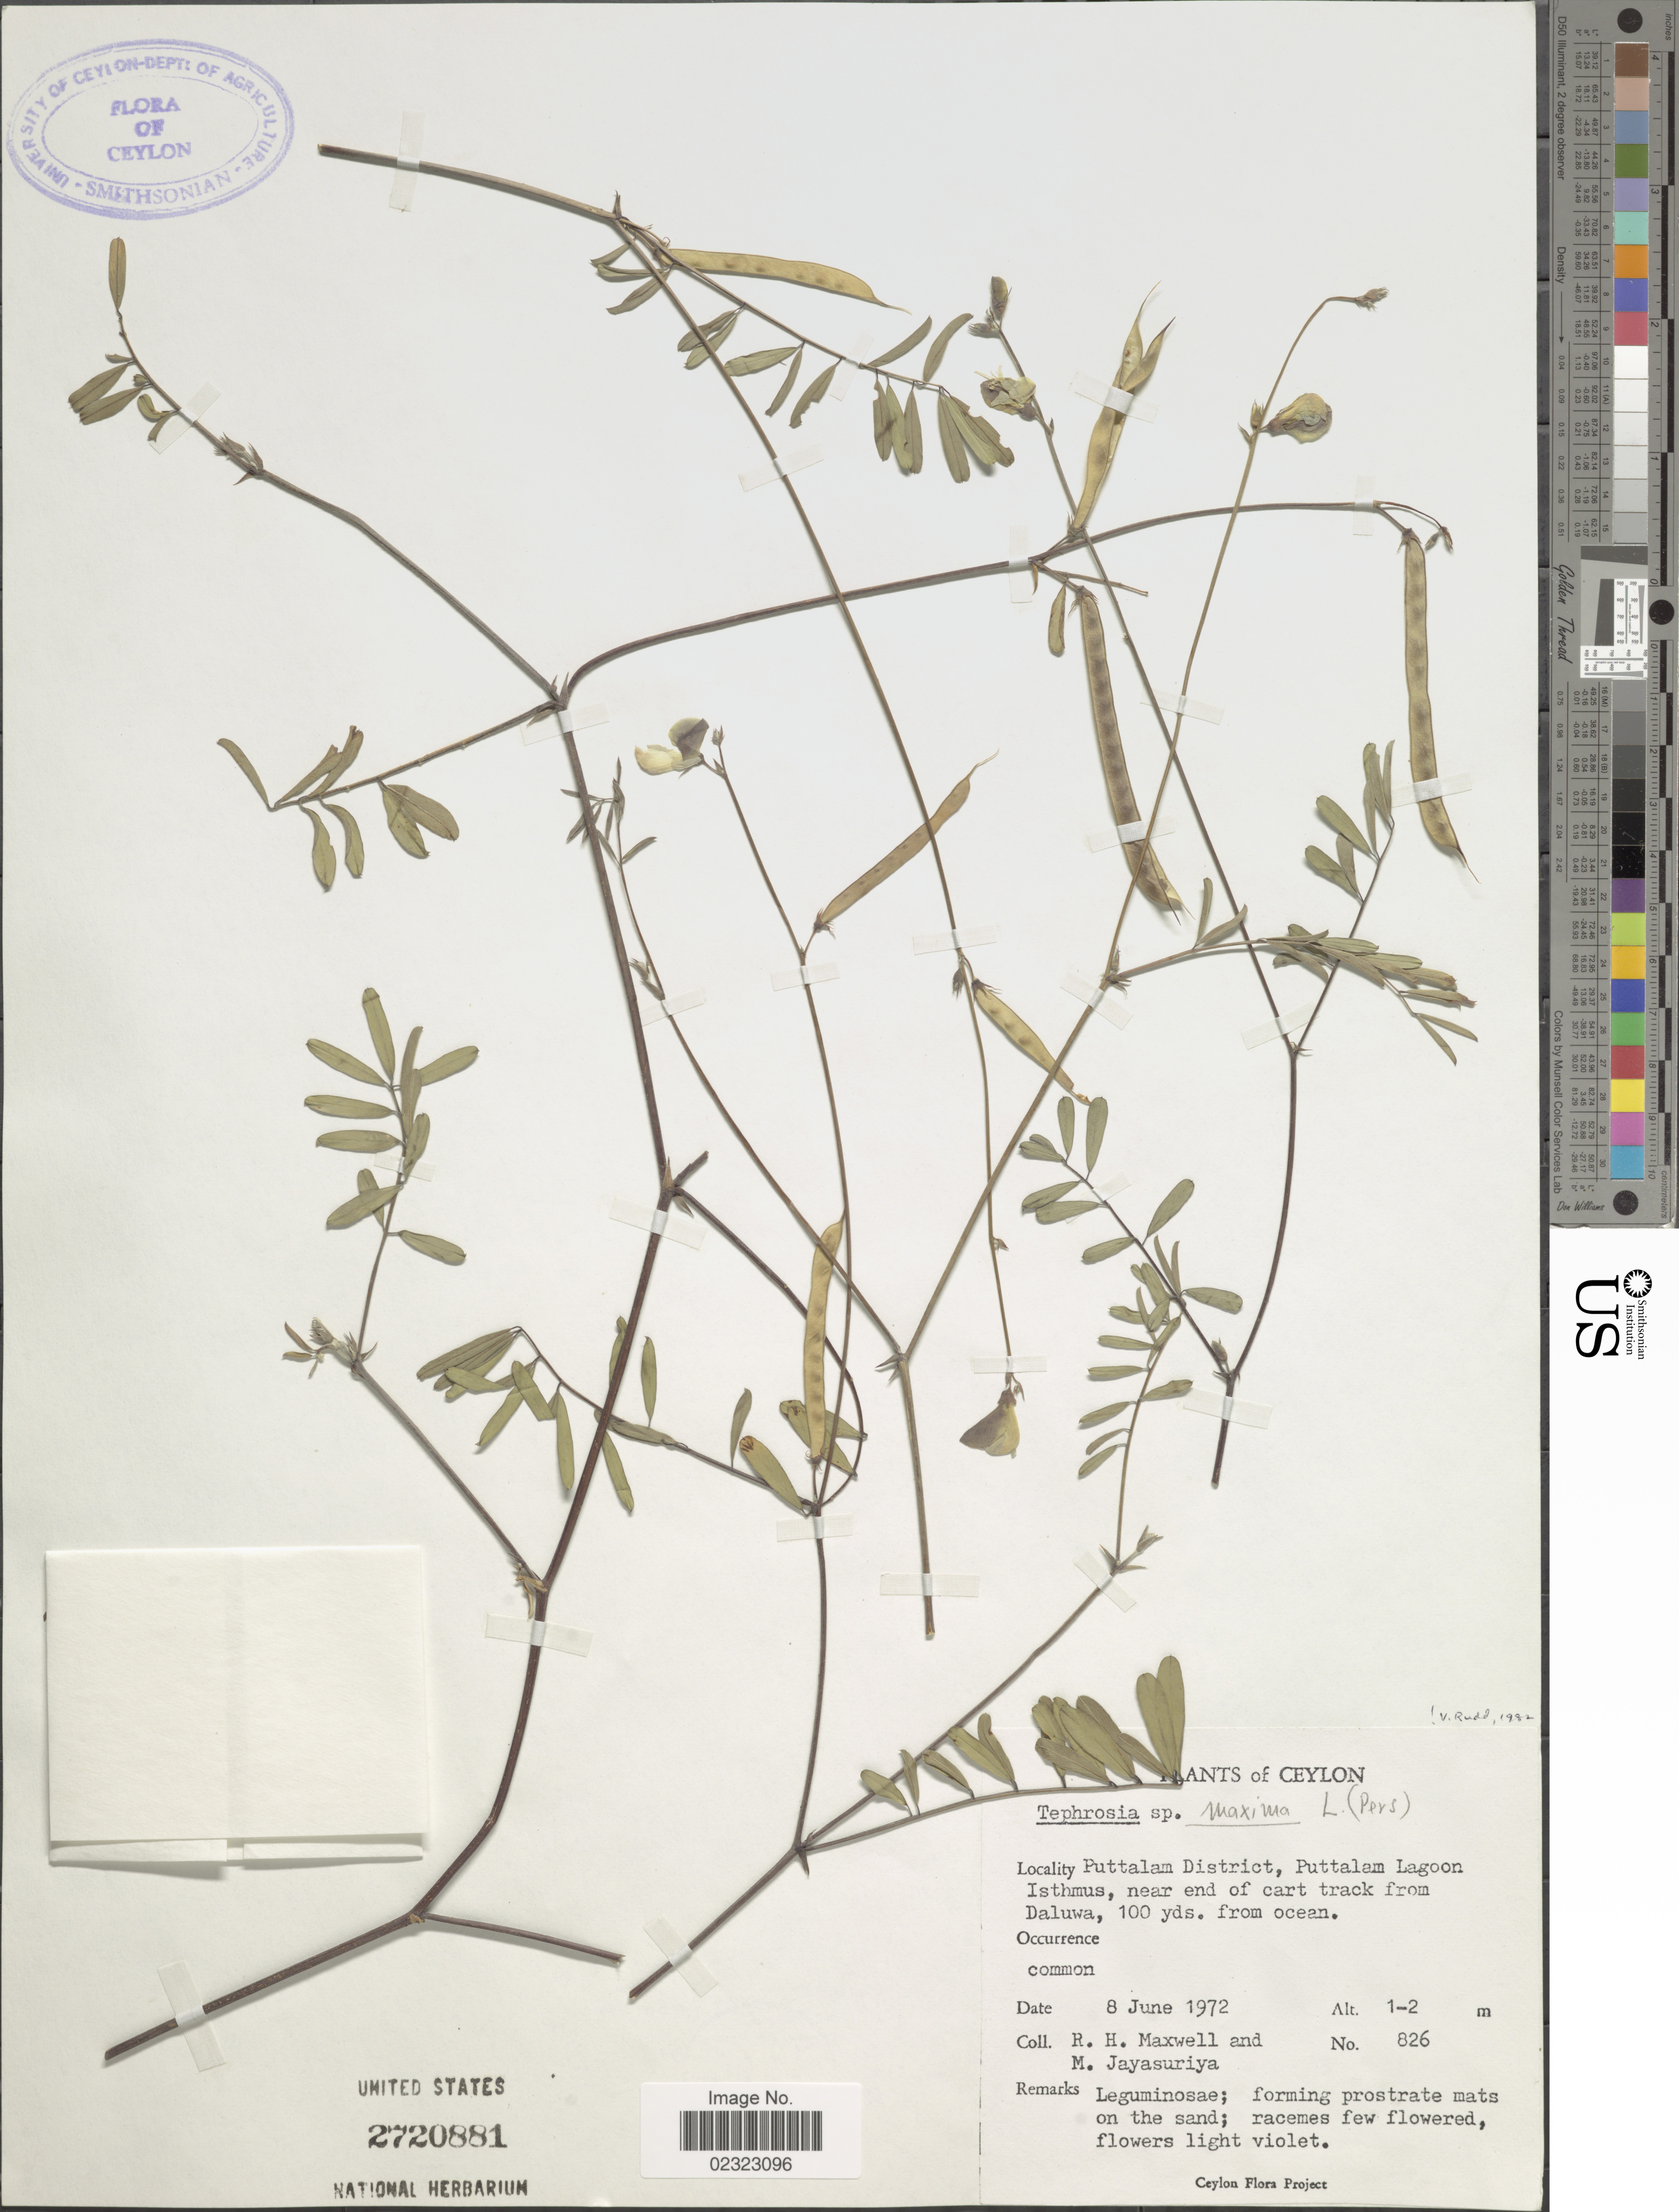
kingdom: Plantae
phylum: Tracheophyta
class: Magnoliopsida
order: Fabales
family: Fabaceae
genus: Tephrosia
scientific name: Tephrosia maxima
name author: Pers.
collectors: R. Maxwell & M. Jayasuriya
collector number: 826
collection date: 1972-06-08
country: Sri Lanka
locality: Ceylon. Puttalam District, Puttalam Lagoon Isthmus, near end of car track from Daluwa, 100 yds. from ocean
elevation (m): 1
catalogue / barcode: US 2720881